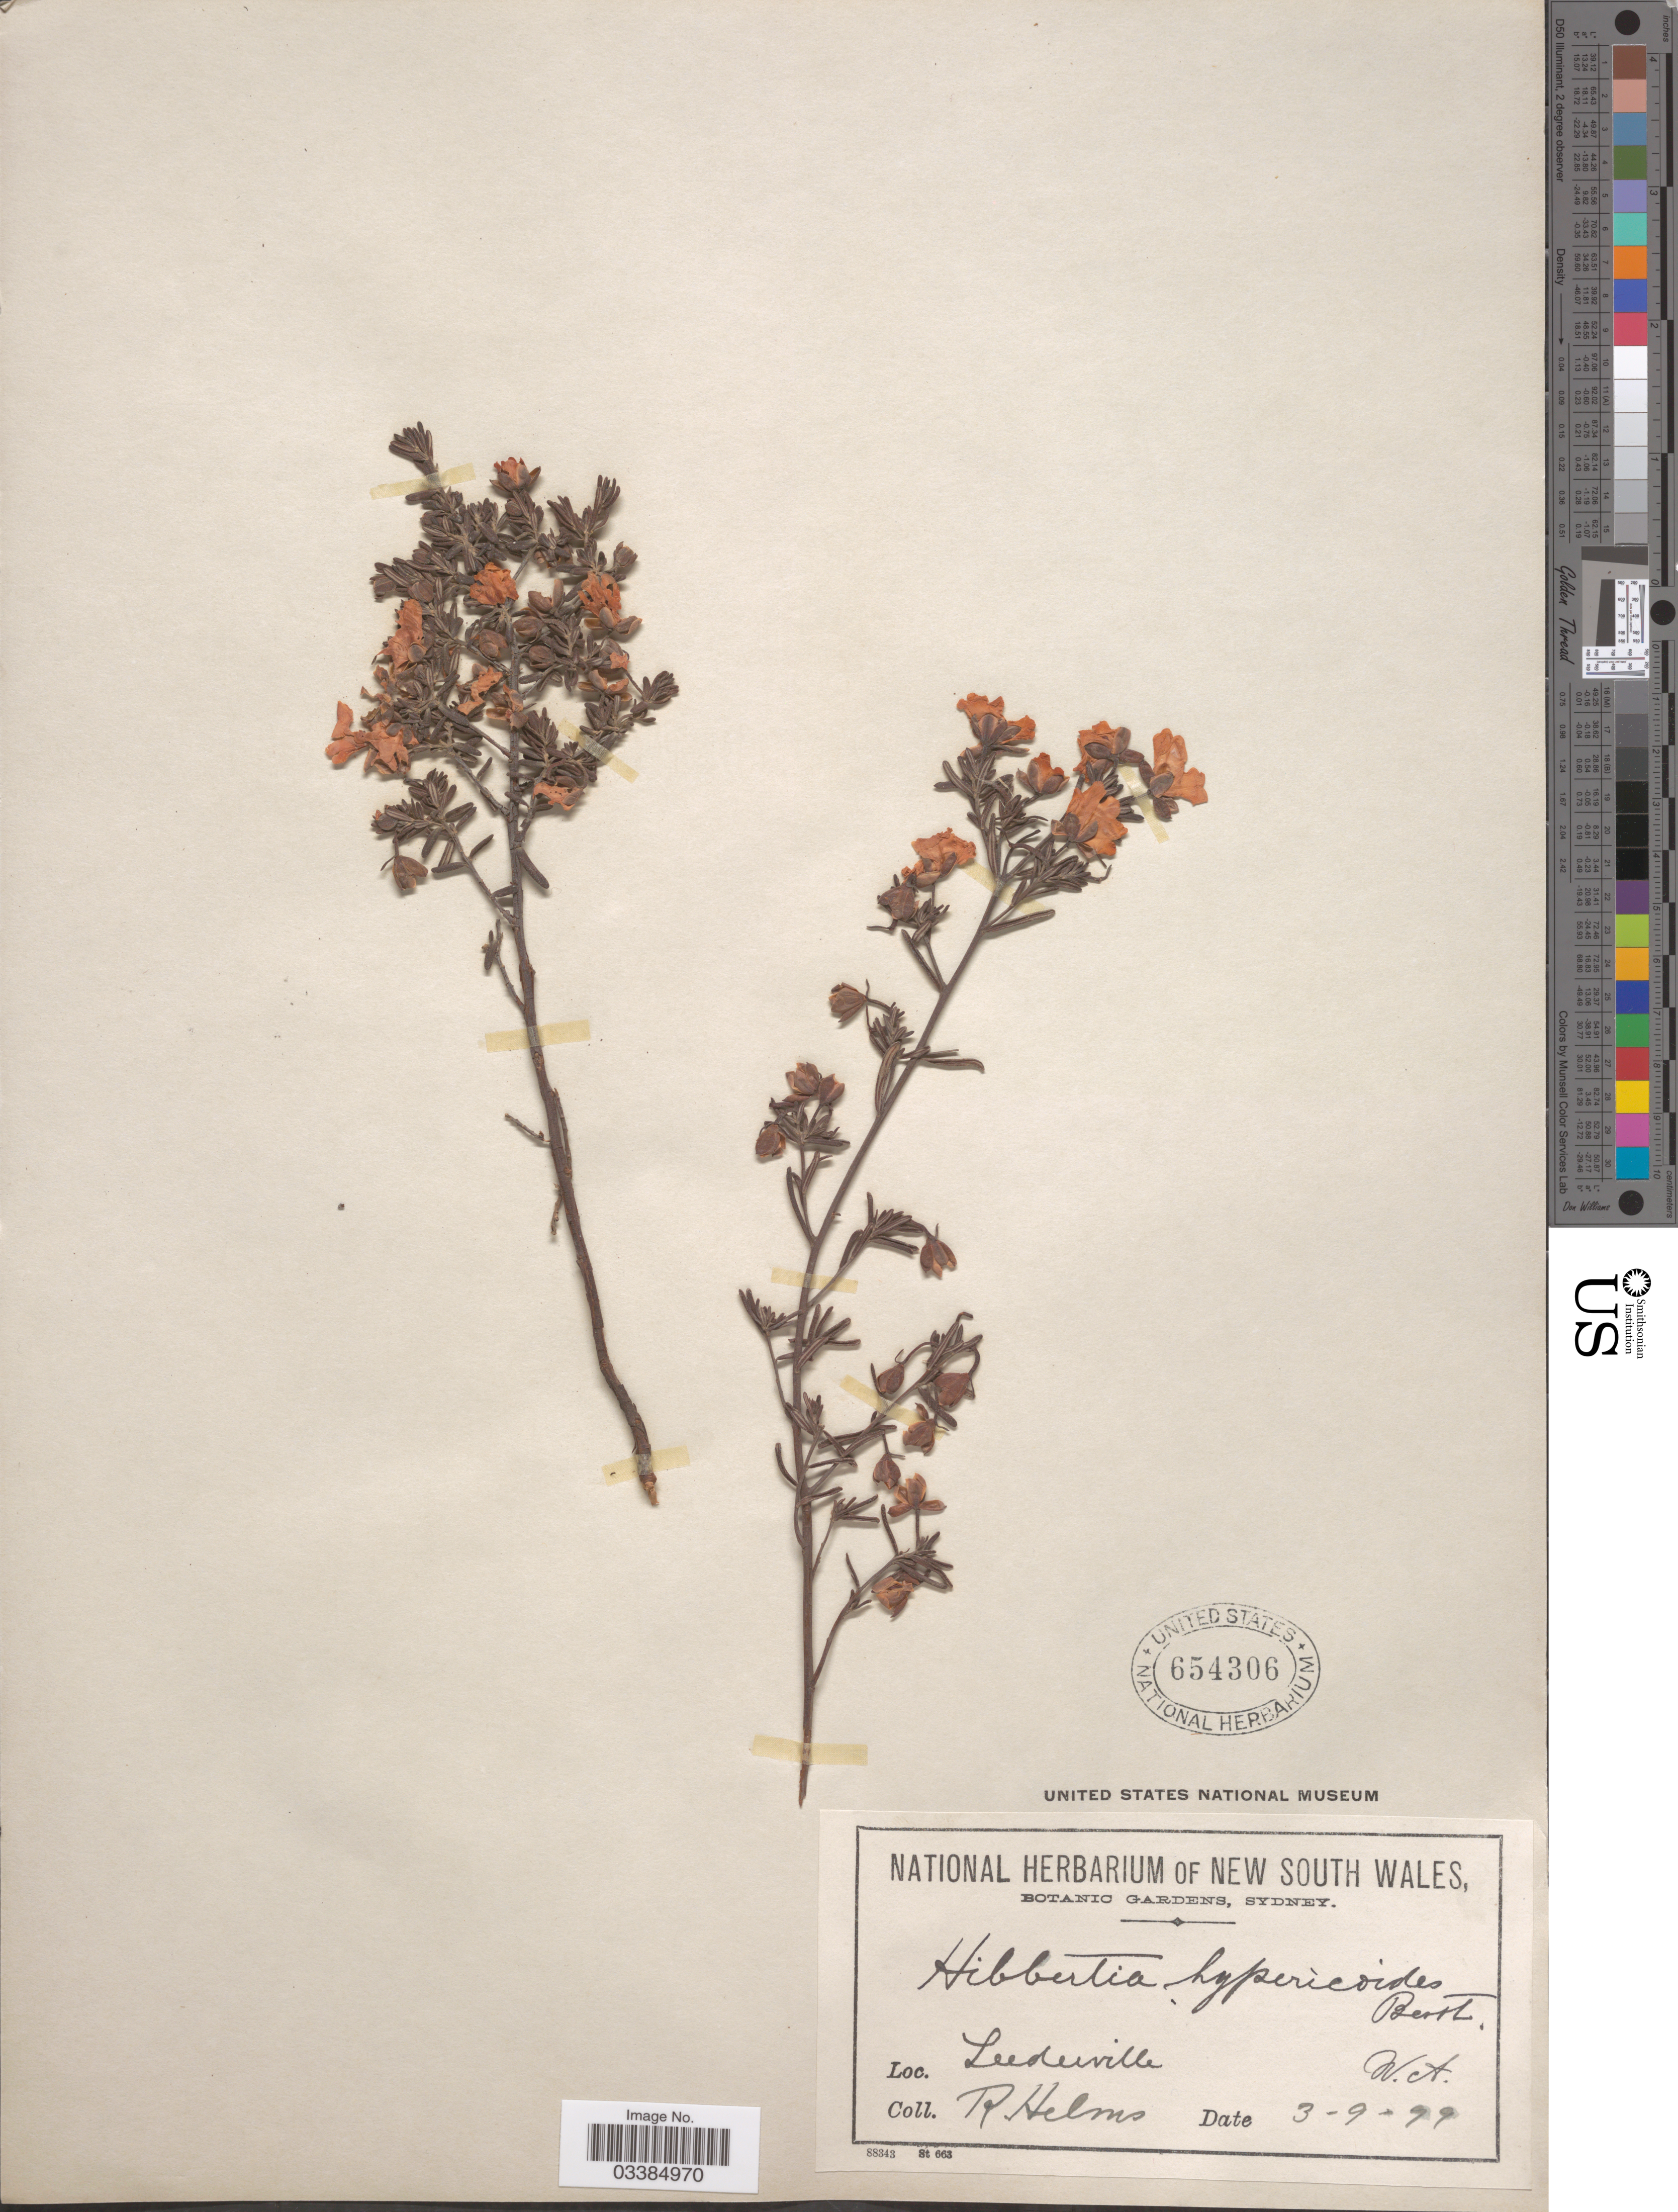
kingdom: Plantae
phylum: Tracheophyta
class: Magnoliopsida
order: Dilleniales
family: Dilleniaceae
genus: Hibbertia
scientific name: Hibbertia hypericoides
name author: (DC.) Benth.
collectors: R. Helms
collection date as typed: Transcribed d/m/y: 3/9/99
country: Australia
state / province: Western Australia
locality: Leederville. W. A.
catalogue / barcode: US 654306